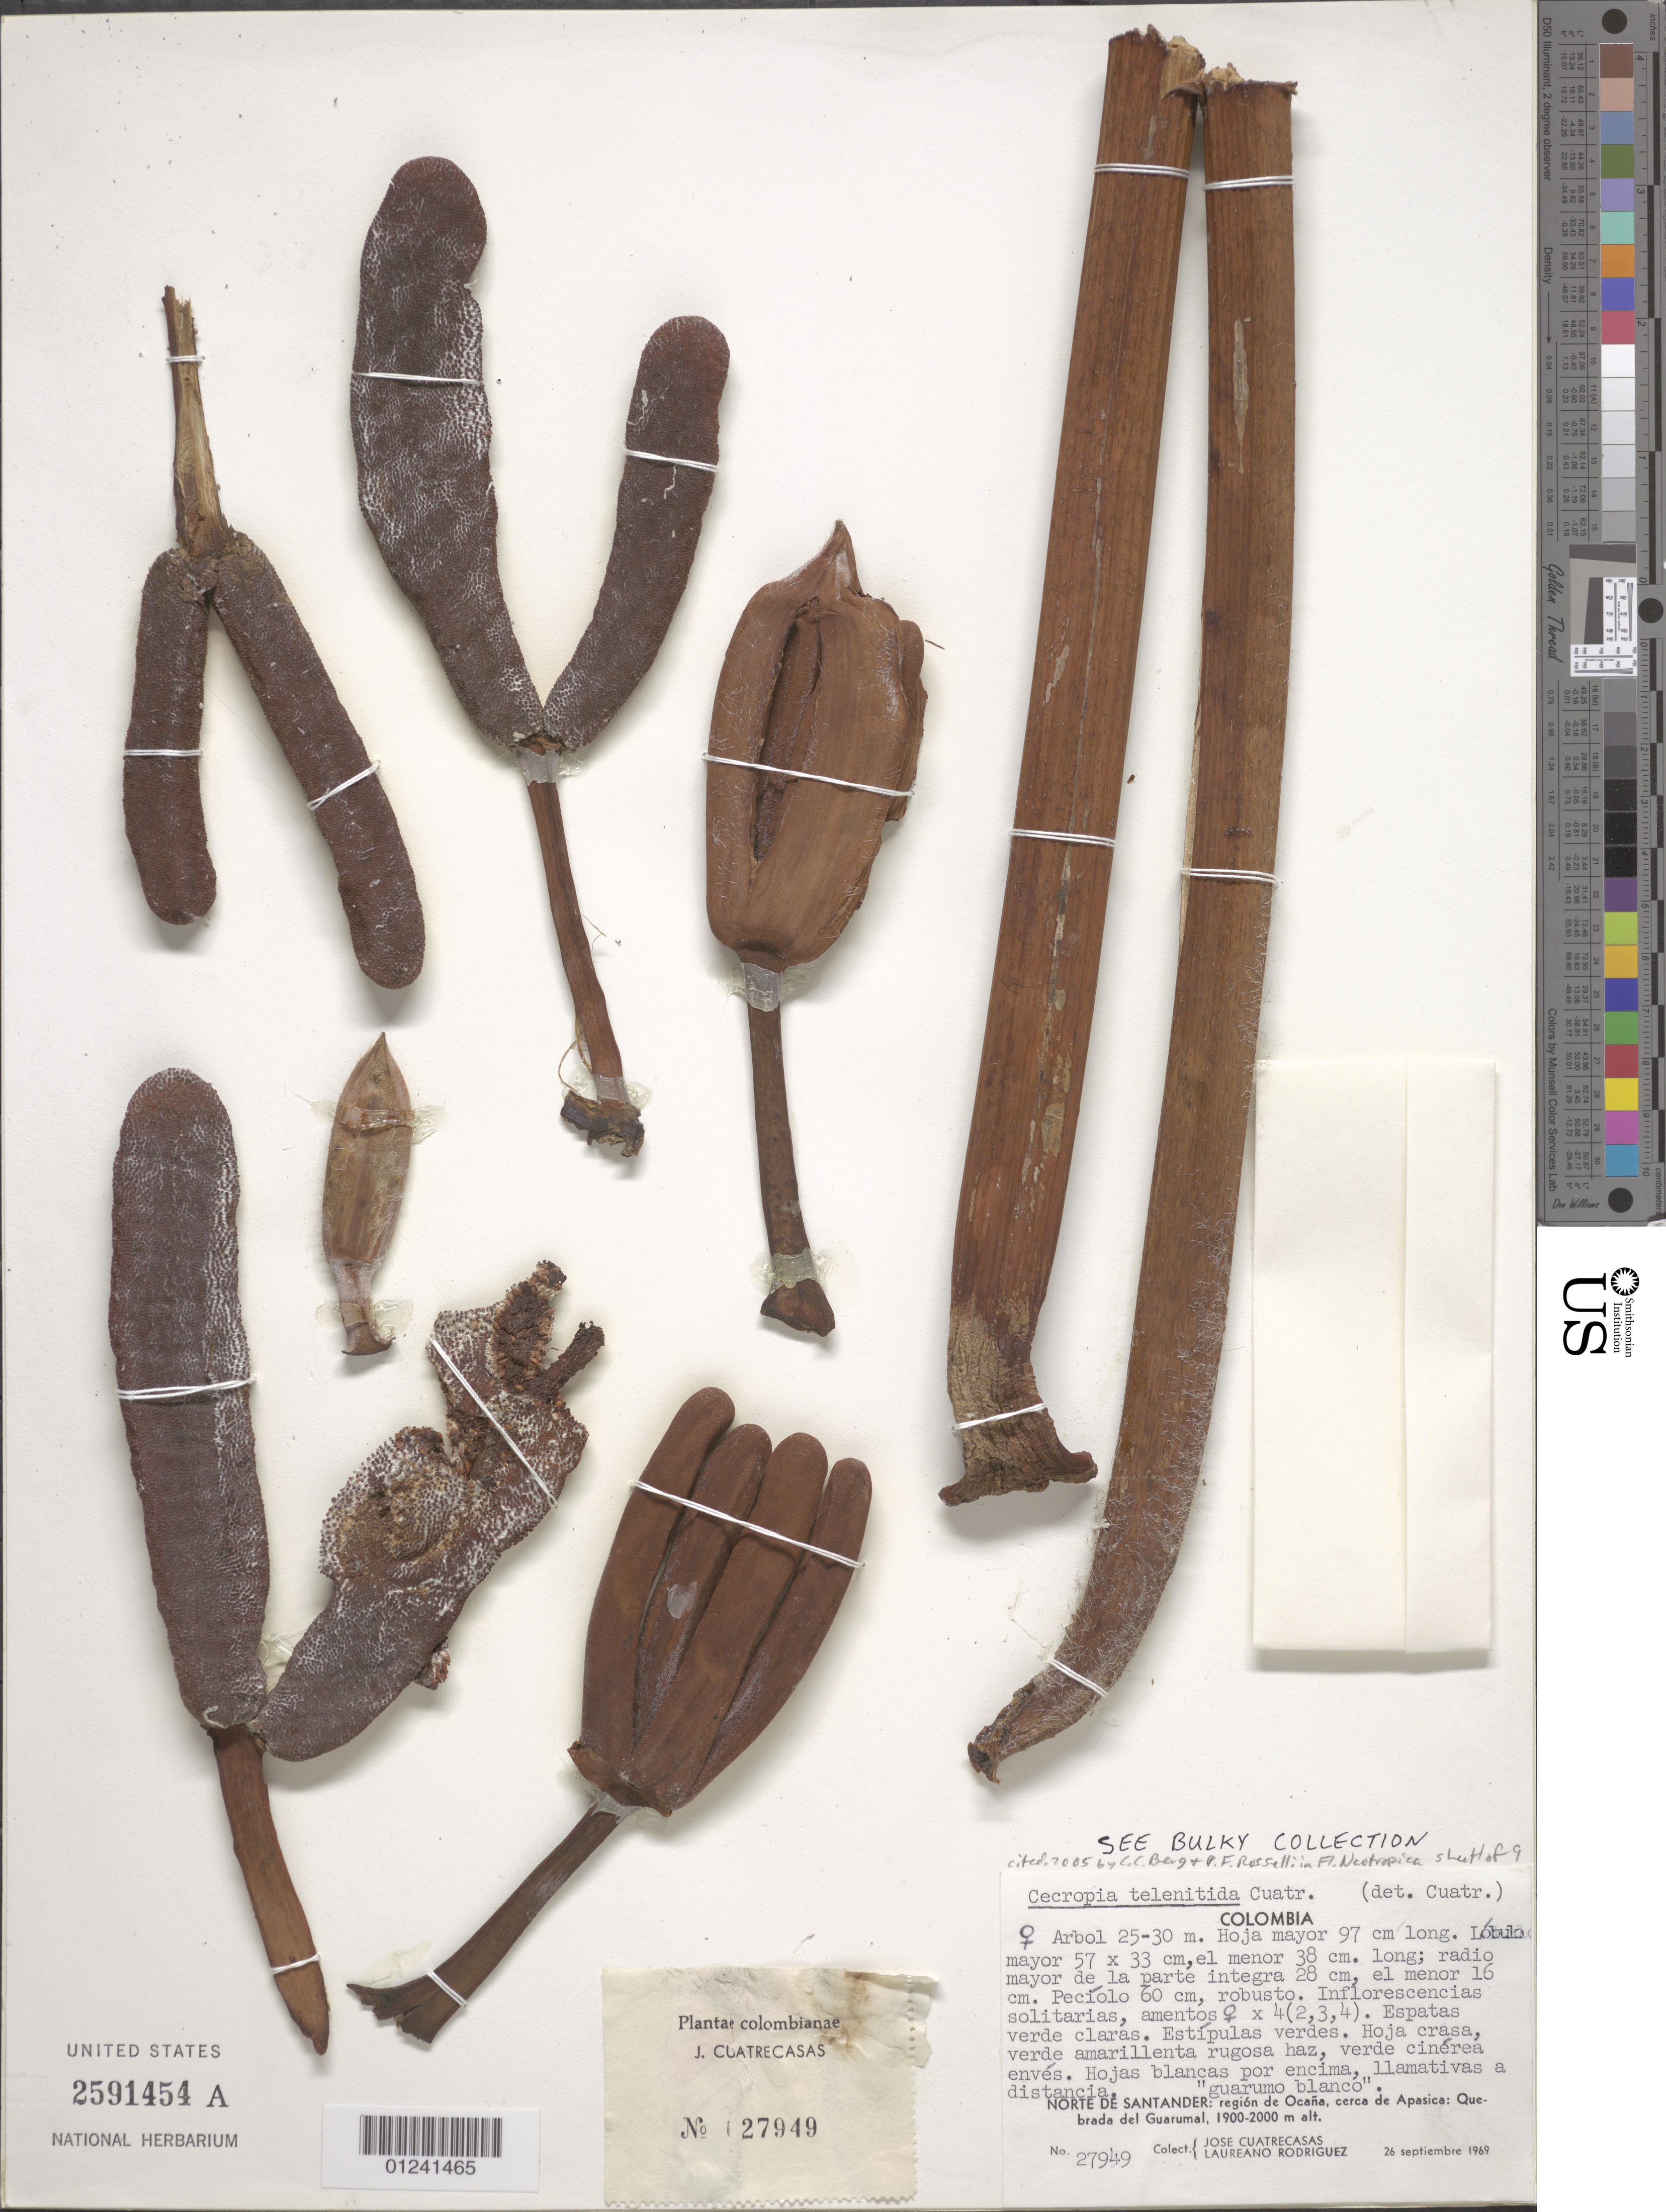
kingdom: Plantae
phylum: Tracheophyta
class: Magnoliopsida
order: Rosales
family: Urticaceae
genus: Cecropia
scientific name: Cecropia telenitida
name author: Cuatrec.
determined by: Cuatrecasas, J.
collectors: J. Cuatrecasas & L. Rodriguez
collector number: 27949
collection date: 1969-09-26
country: Colombia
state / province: Norte de Santander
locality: Región de Ocaña, Cercanías de Apasica; quebrada del Guarumal.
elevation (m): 1900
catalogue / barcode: US 2591454A